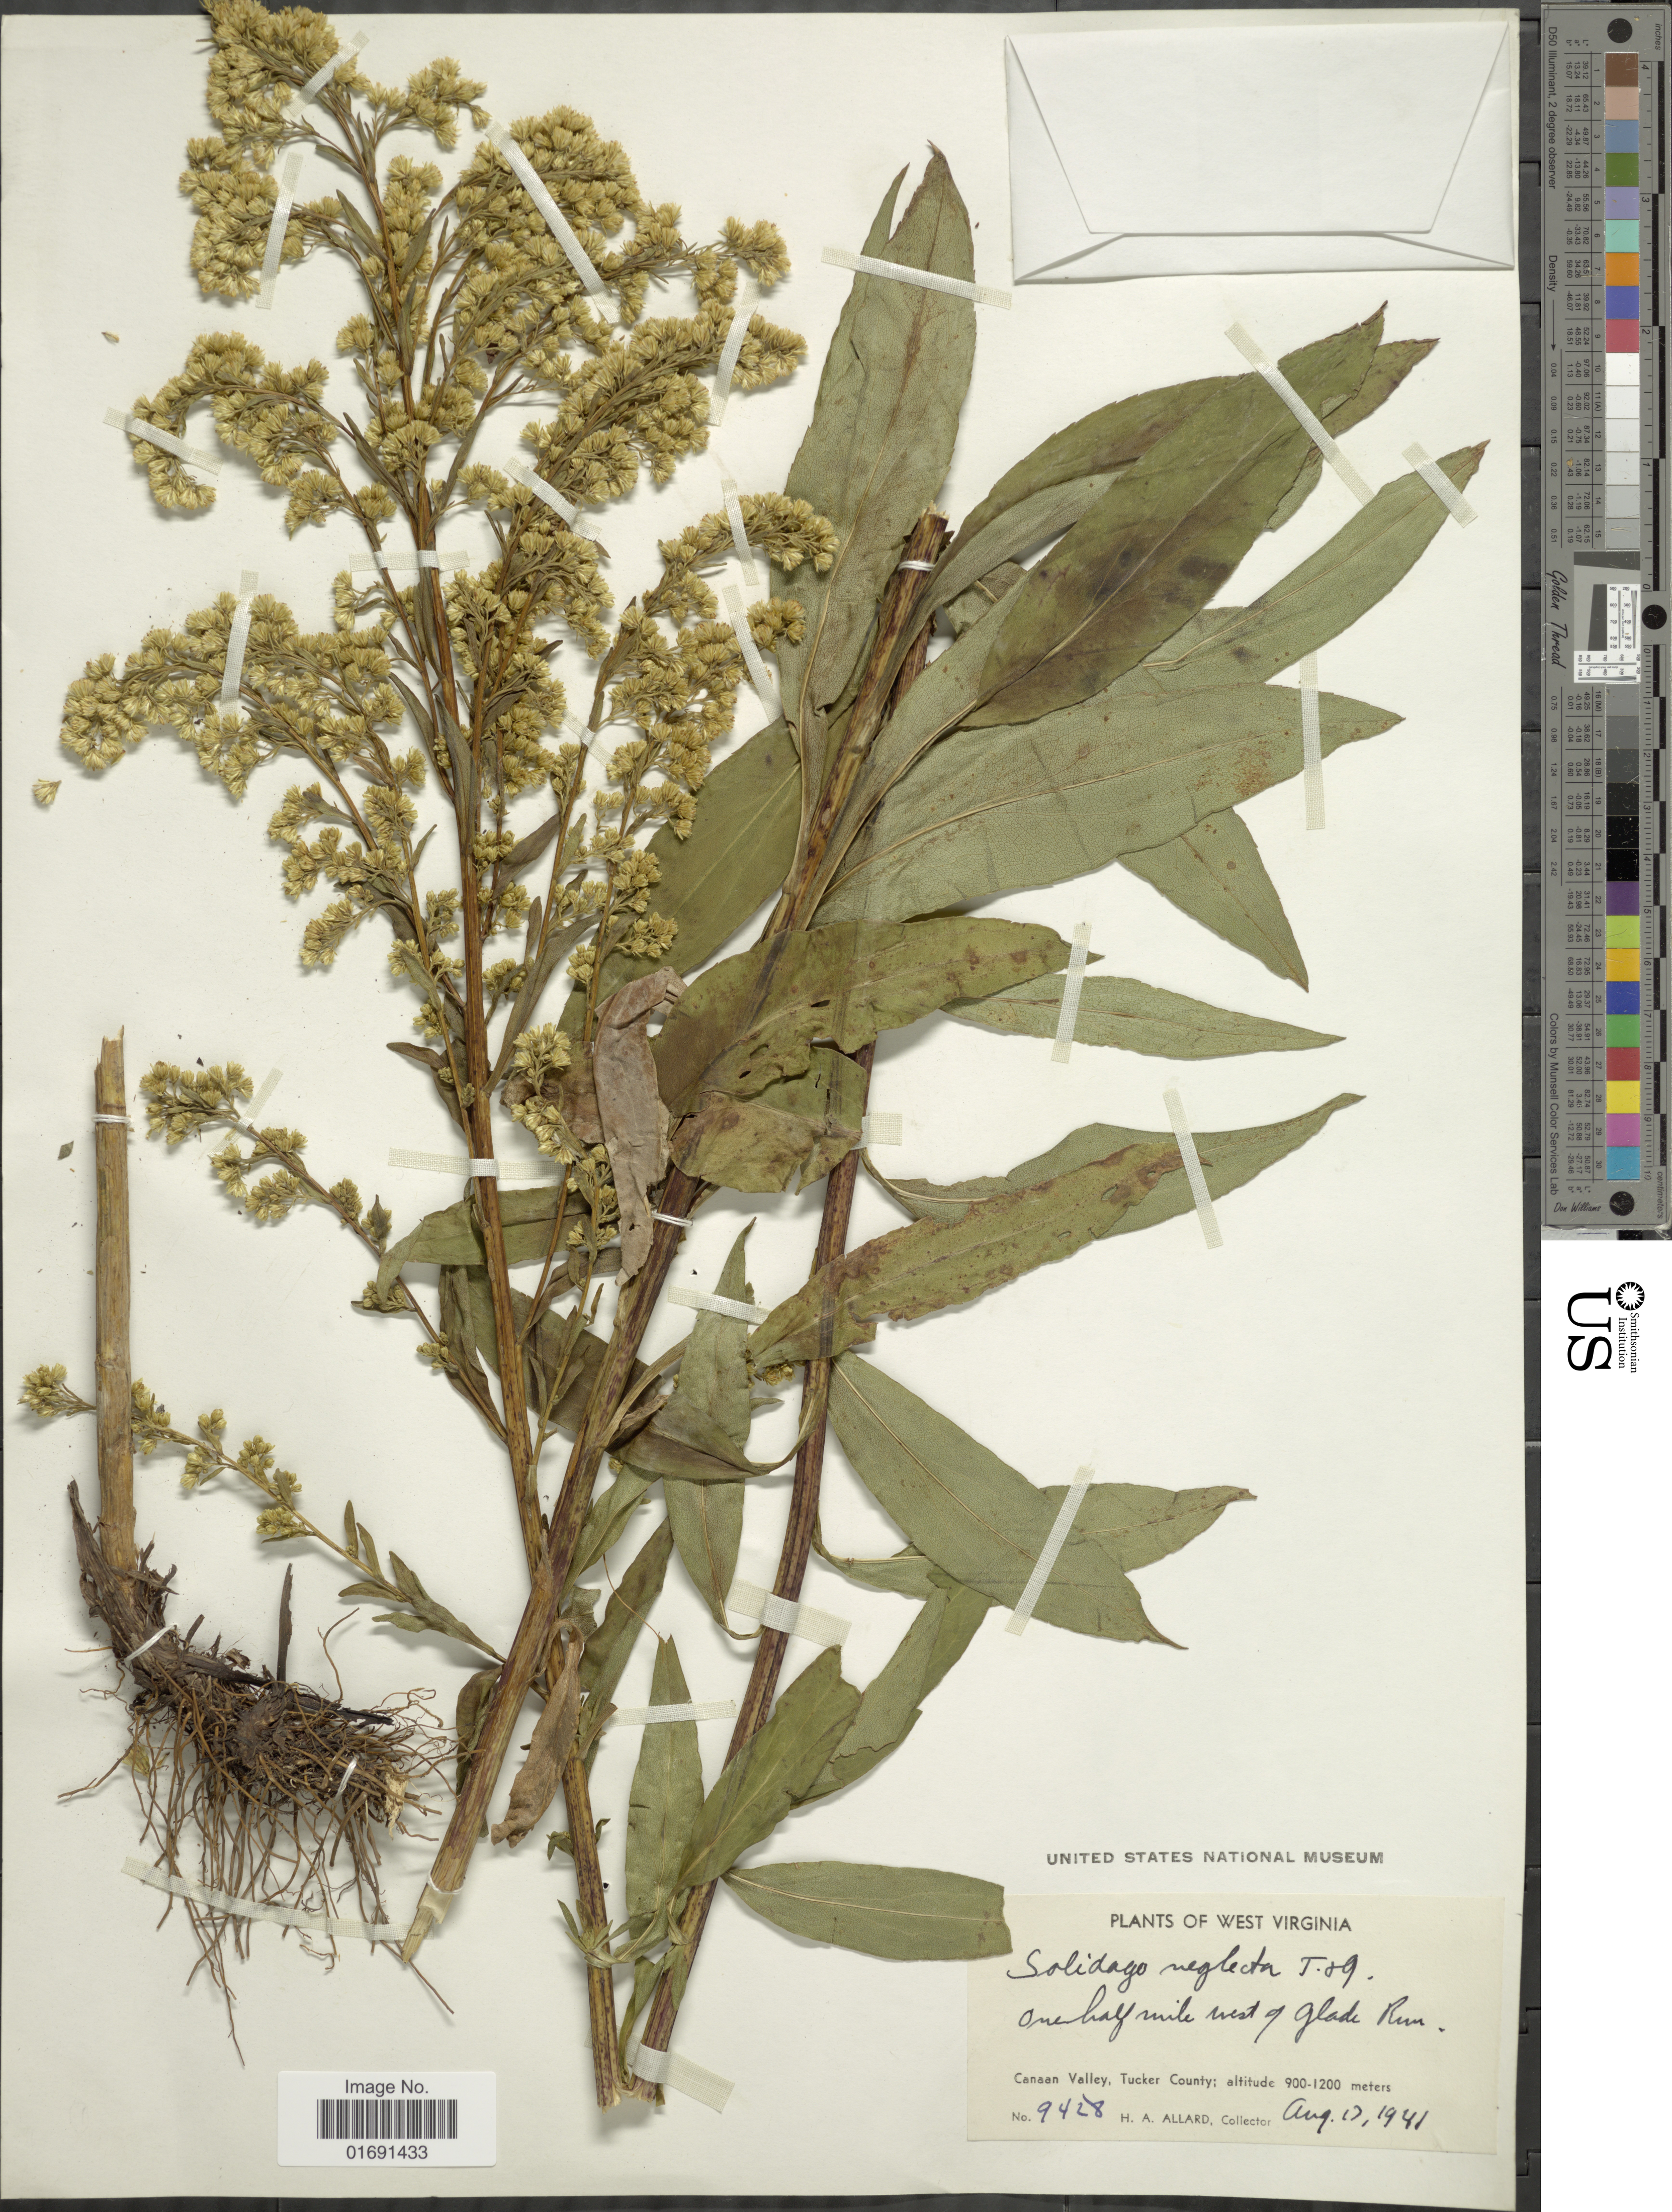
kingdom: Plantae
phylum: Tracheophyta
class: Magnoliopsida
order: Asterales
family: Asteraceae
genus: Solidago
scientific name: Solidago uniligulata var. neglecta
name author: Fernald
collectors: H. A. Allard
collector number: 9428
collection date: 1941-08-17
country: United States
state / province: West Virginia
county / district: Tucker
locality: One half mile west of Glade Run, Canaan Valley, Tucker County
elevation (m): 900